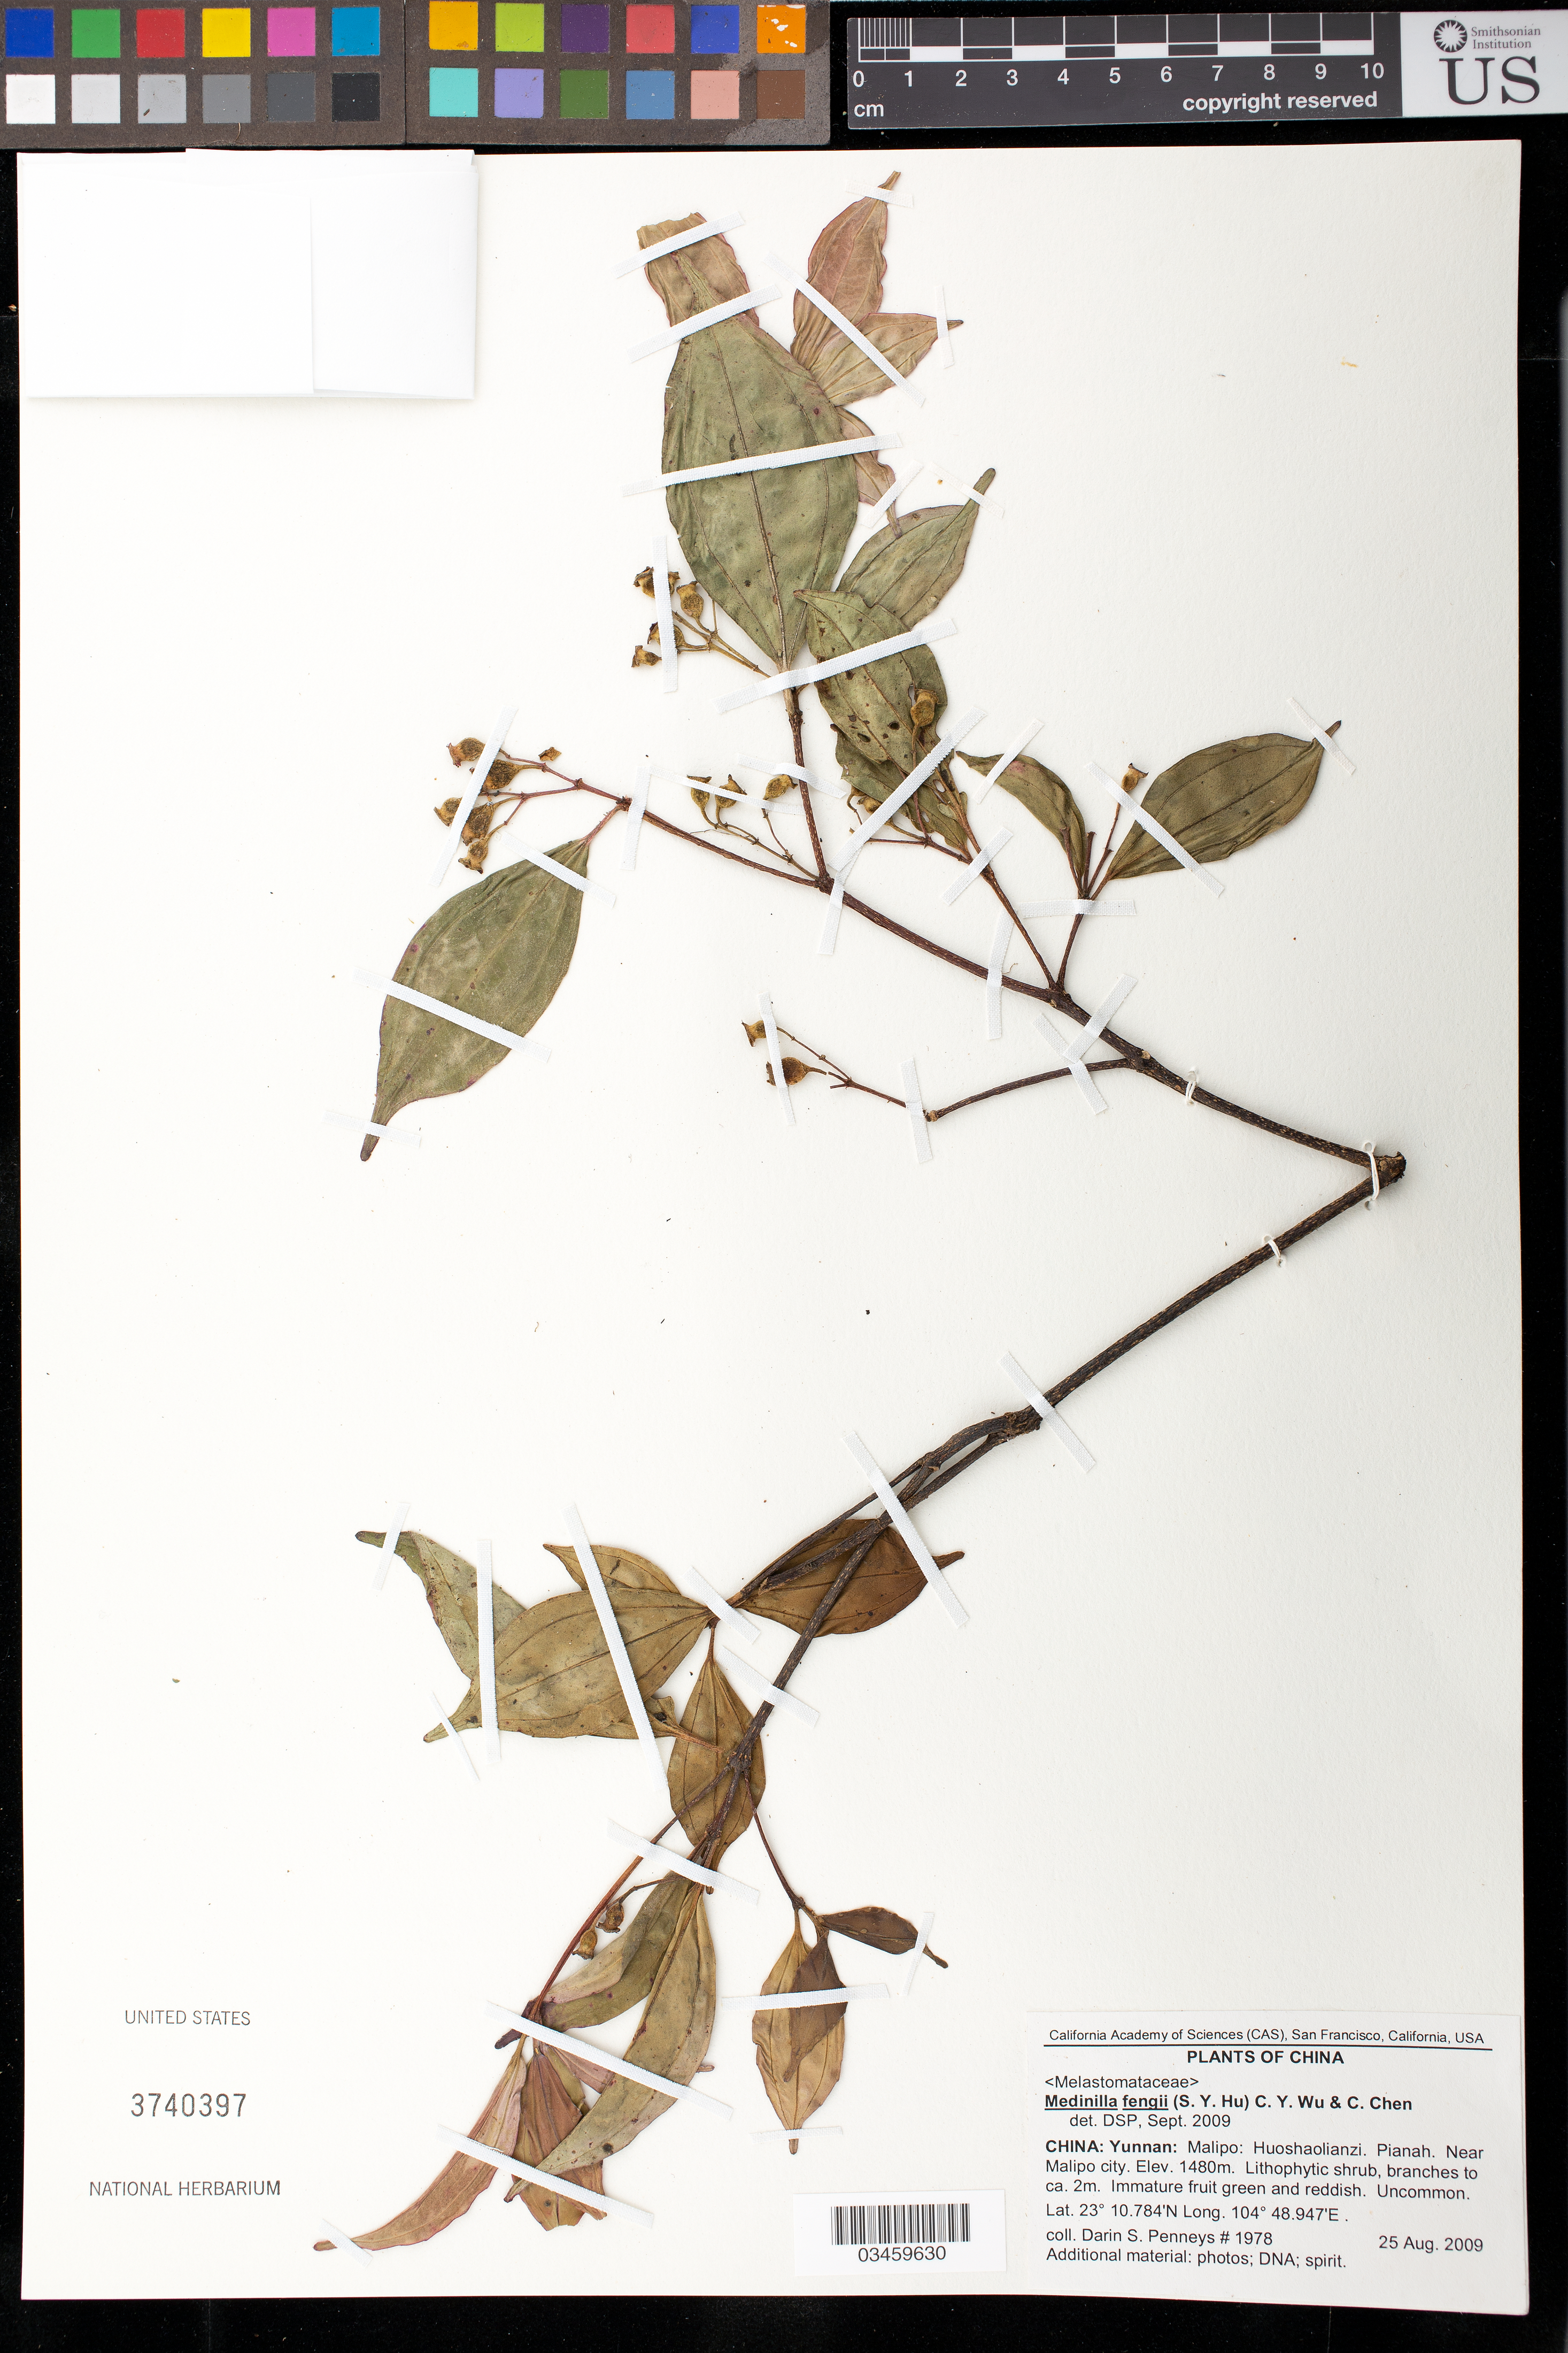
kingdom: Plantae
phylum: Tracheophyta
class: Magnoliopsida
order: Myrtales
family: Melastomataceae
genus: Medinilla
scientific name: Medinilla fengii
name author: (S.Y. Hu) C.Y. Wu & C. Chen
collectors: D. S. Penneys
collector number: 1978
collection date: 2009-08-25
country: China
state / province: Yunnan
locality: Malipo, Huoshaolianzi. Pianah, near Malipo city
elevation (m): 1480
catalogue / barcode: US 3740397